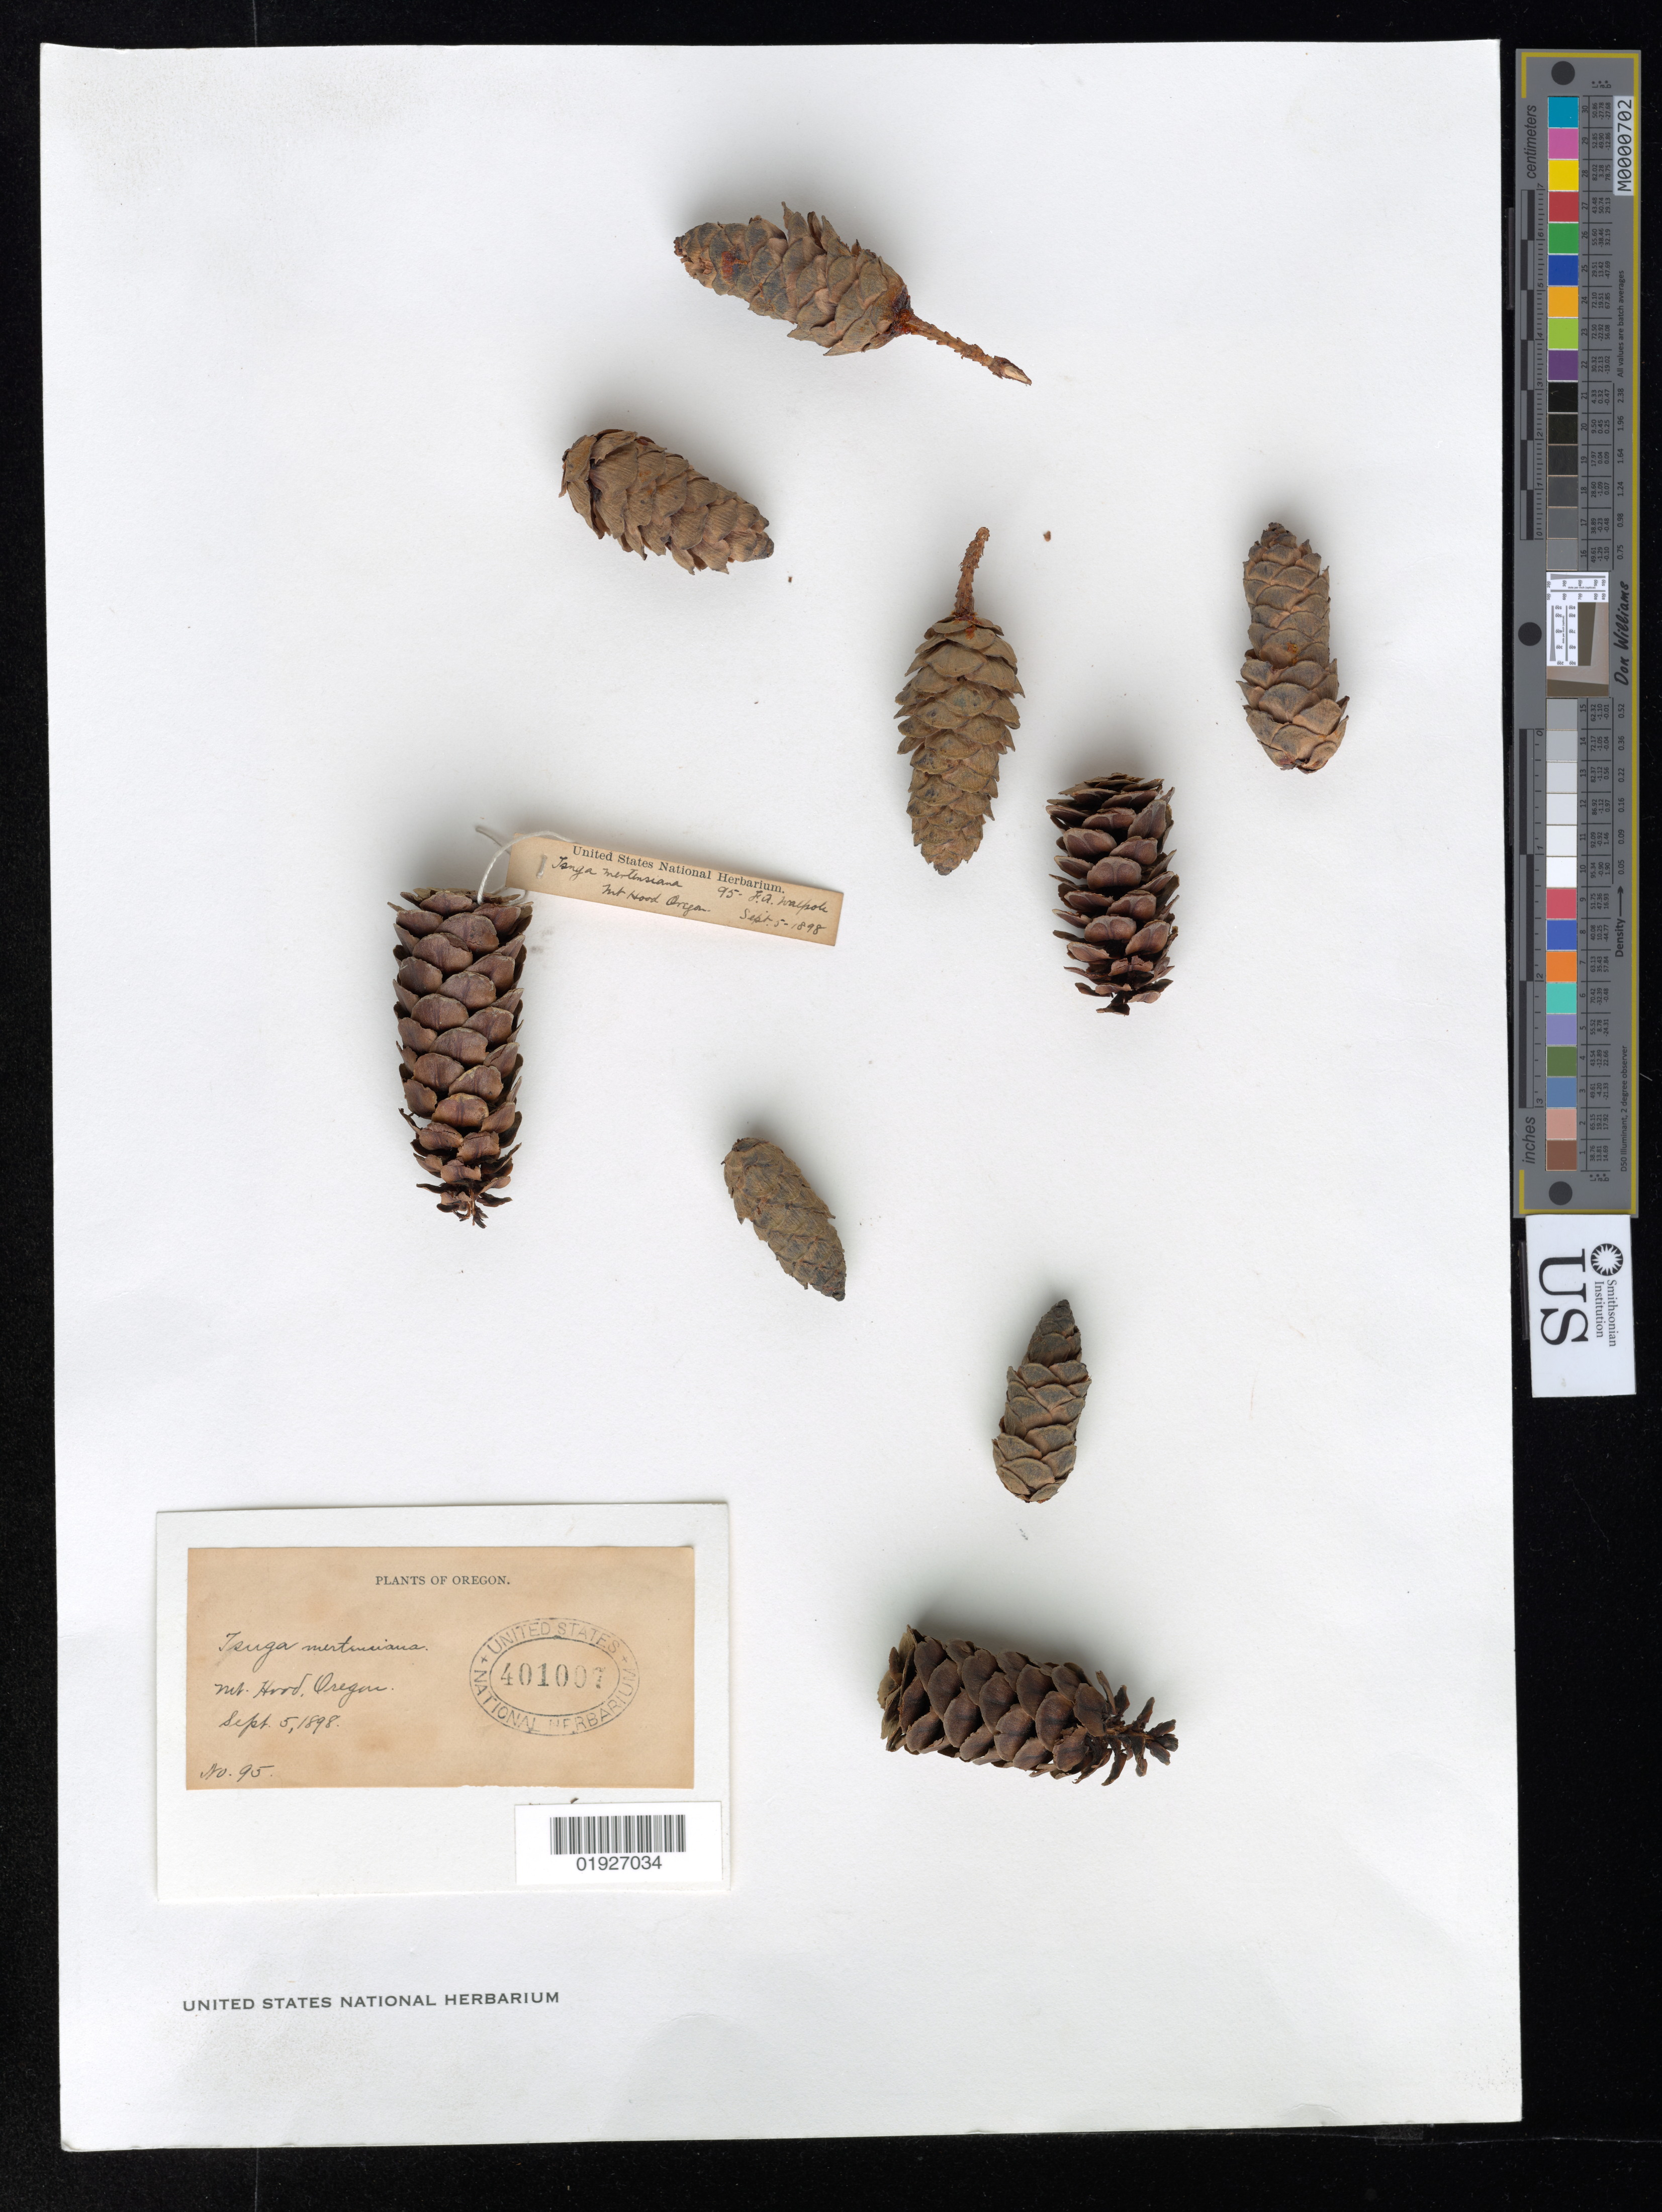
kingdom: Plantae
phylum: Tracheophyta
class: Pinopsida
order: Pinales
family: Pinaceae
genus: Tsuga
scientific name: Tsuga mertensiana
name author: (Bong.) Carrière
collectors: F. Walpole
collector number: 95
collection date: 1898-09-05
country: United States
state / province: Oregon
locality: Cloud Cap Inn, Mt. Hood